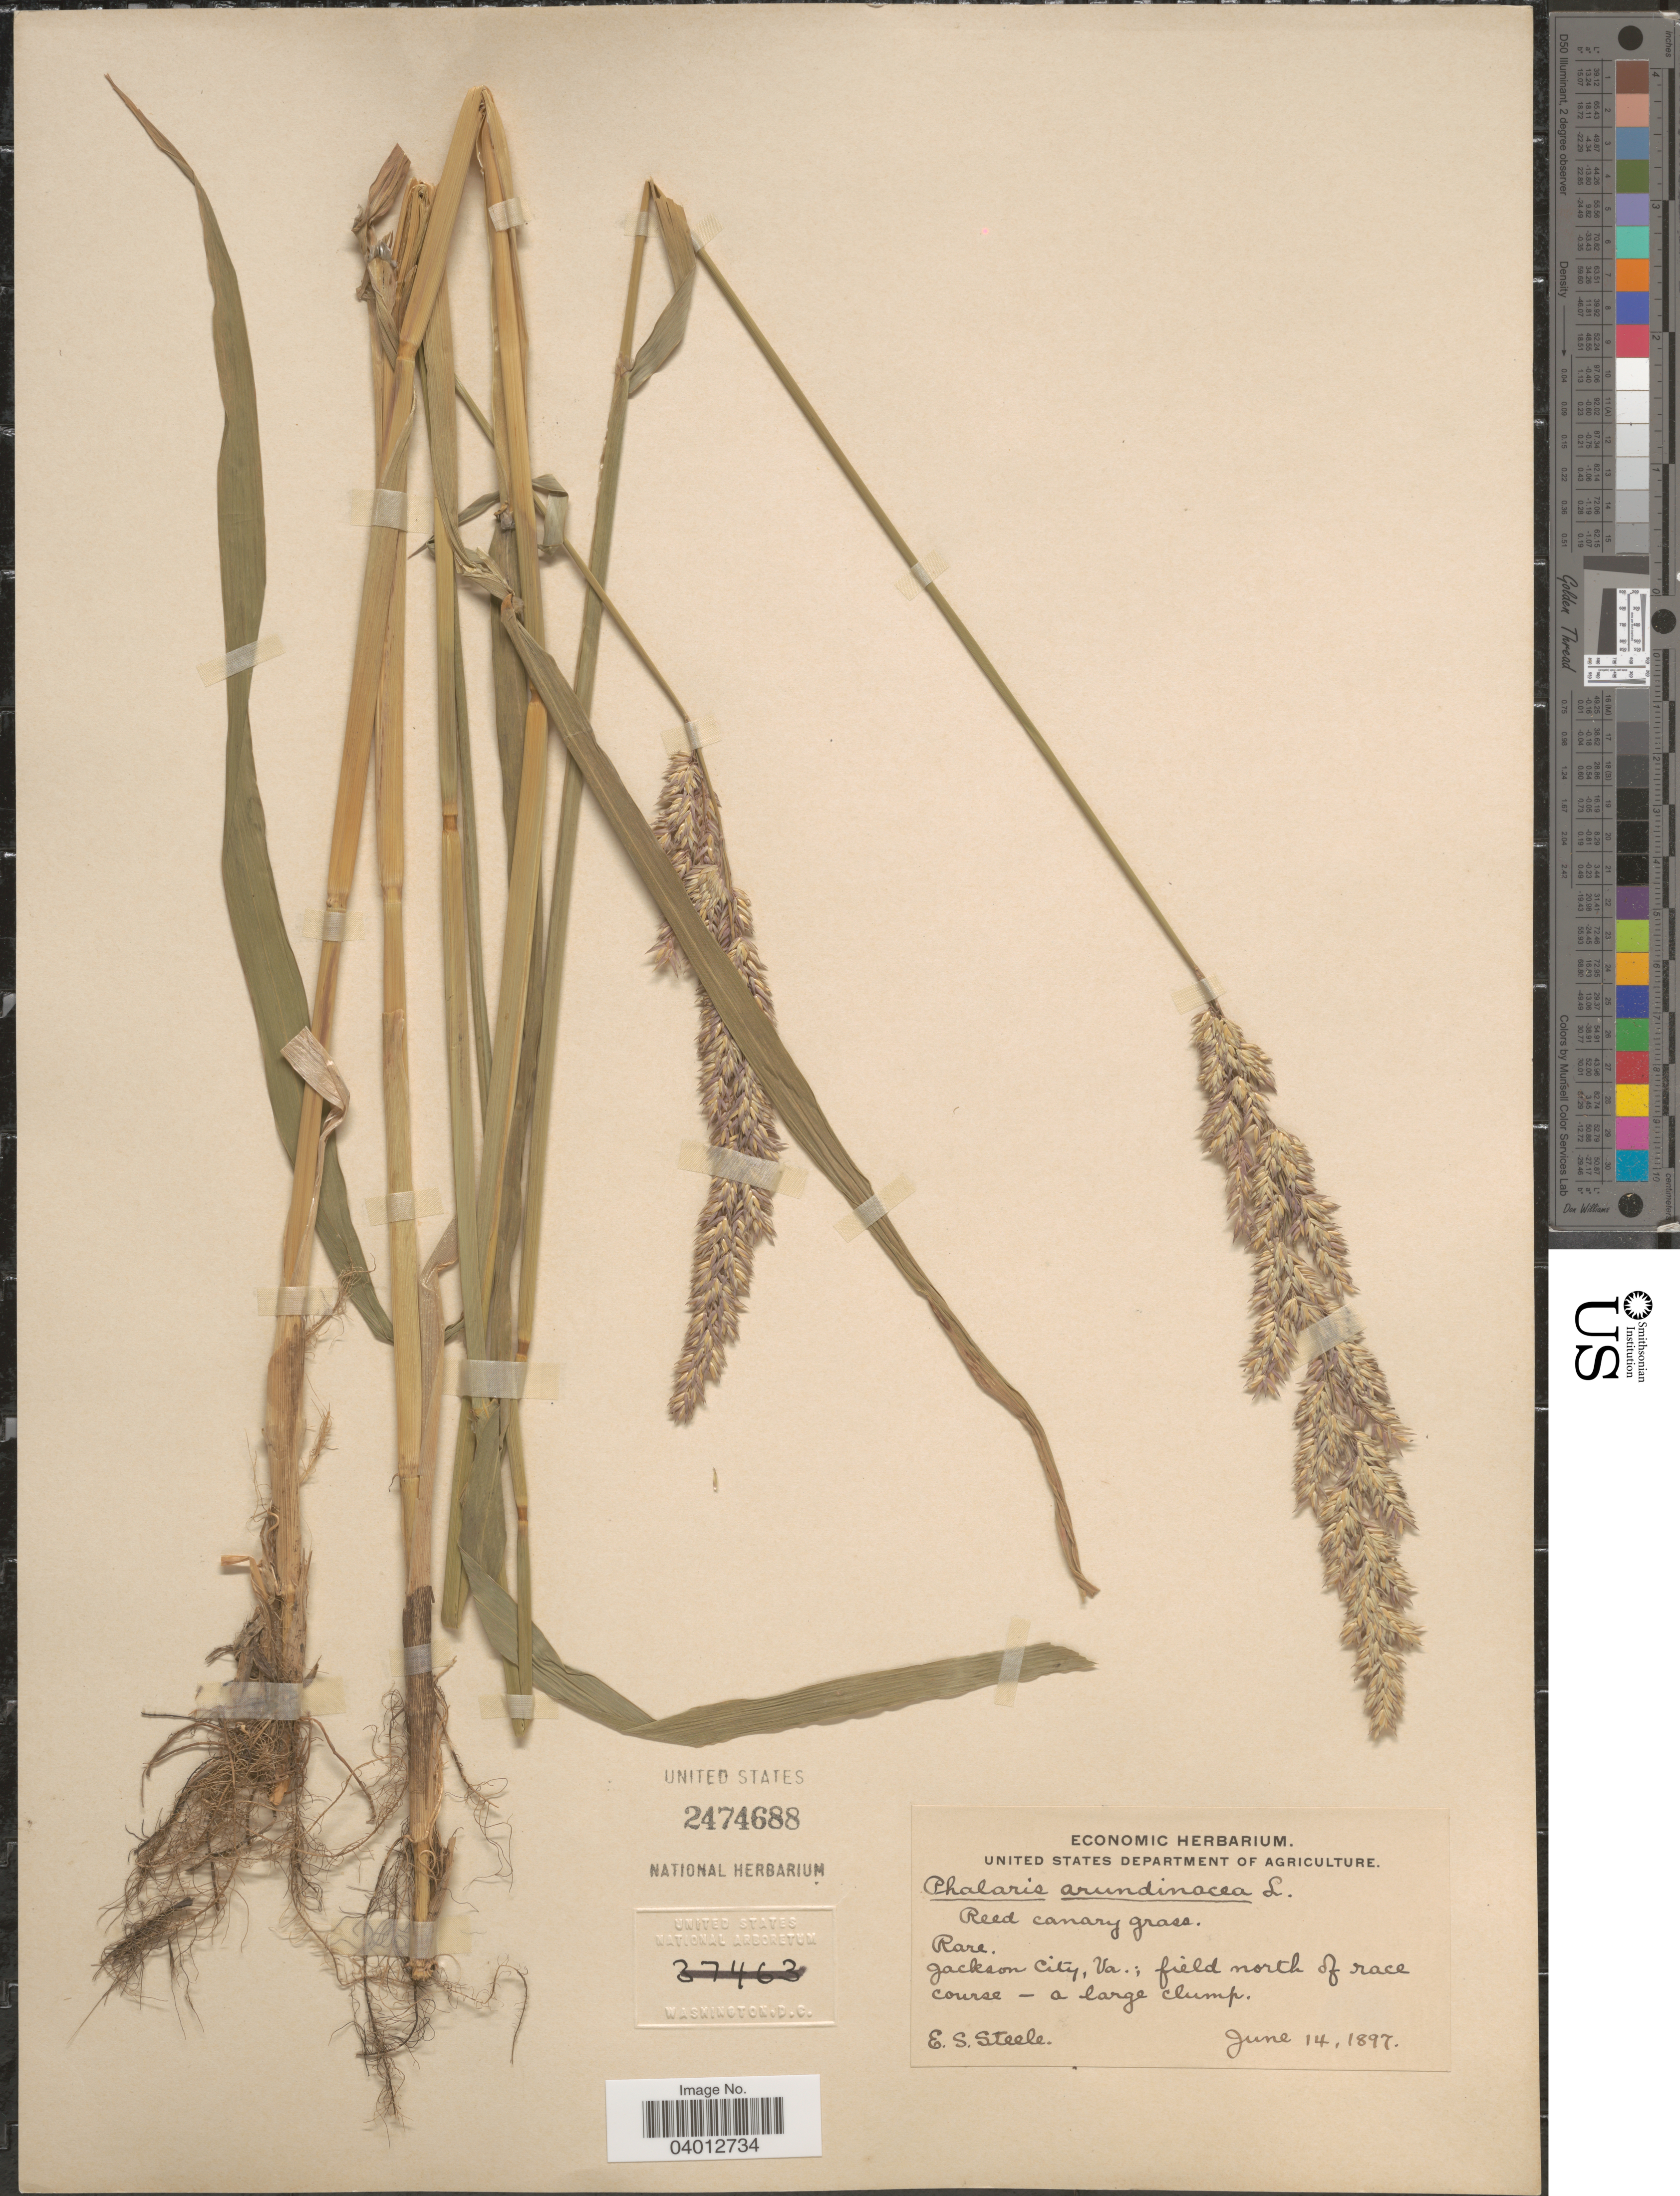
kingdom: Plantae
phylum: Tracheophyta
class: Liliopsida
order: Poales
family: Poaceae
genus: Phalaris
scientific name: Phalaris arundinacea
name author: L.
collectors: E. Steele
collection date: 1897-06-14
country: United States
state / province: Virginia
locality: Jackson City; field north of race course.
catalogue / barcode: US 2474688